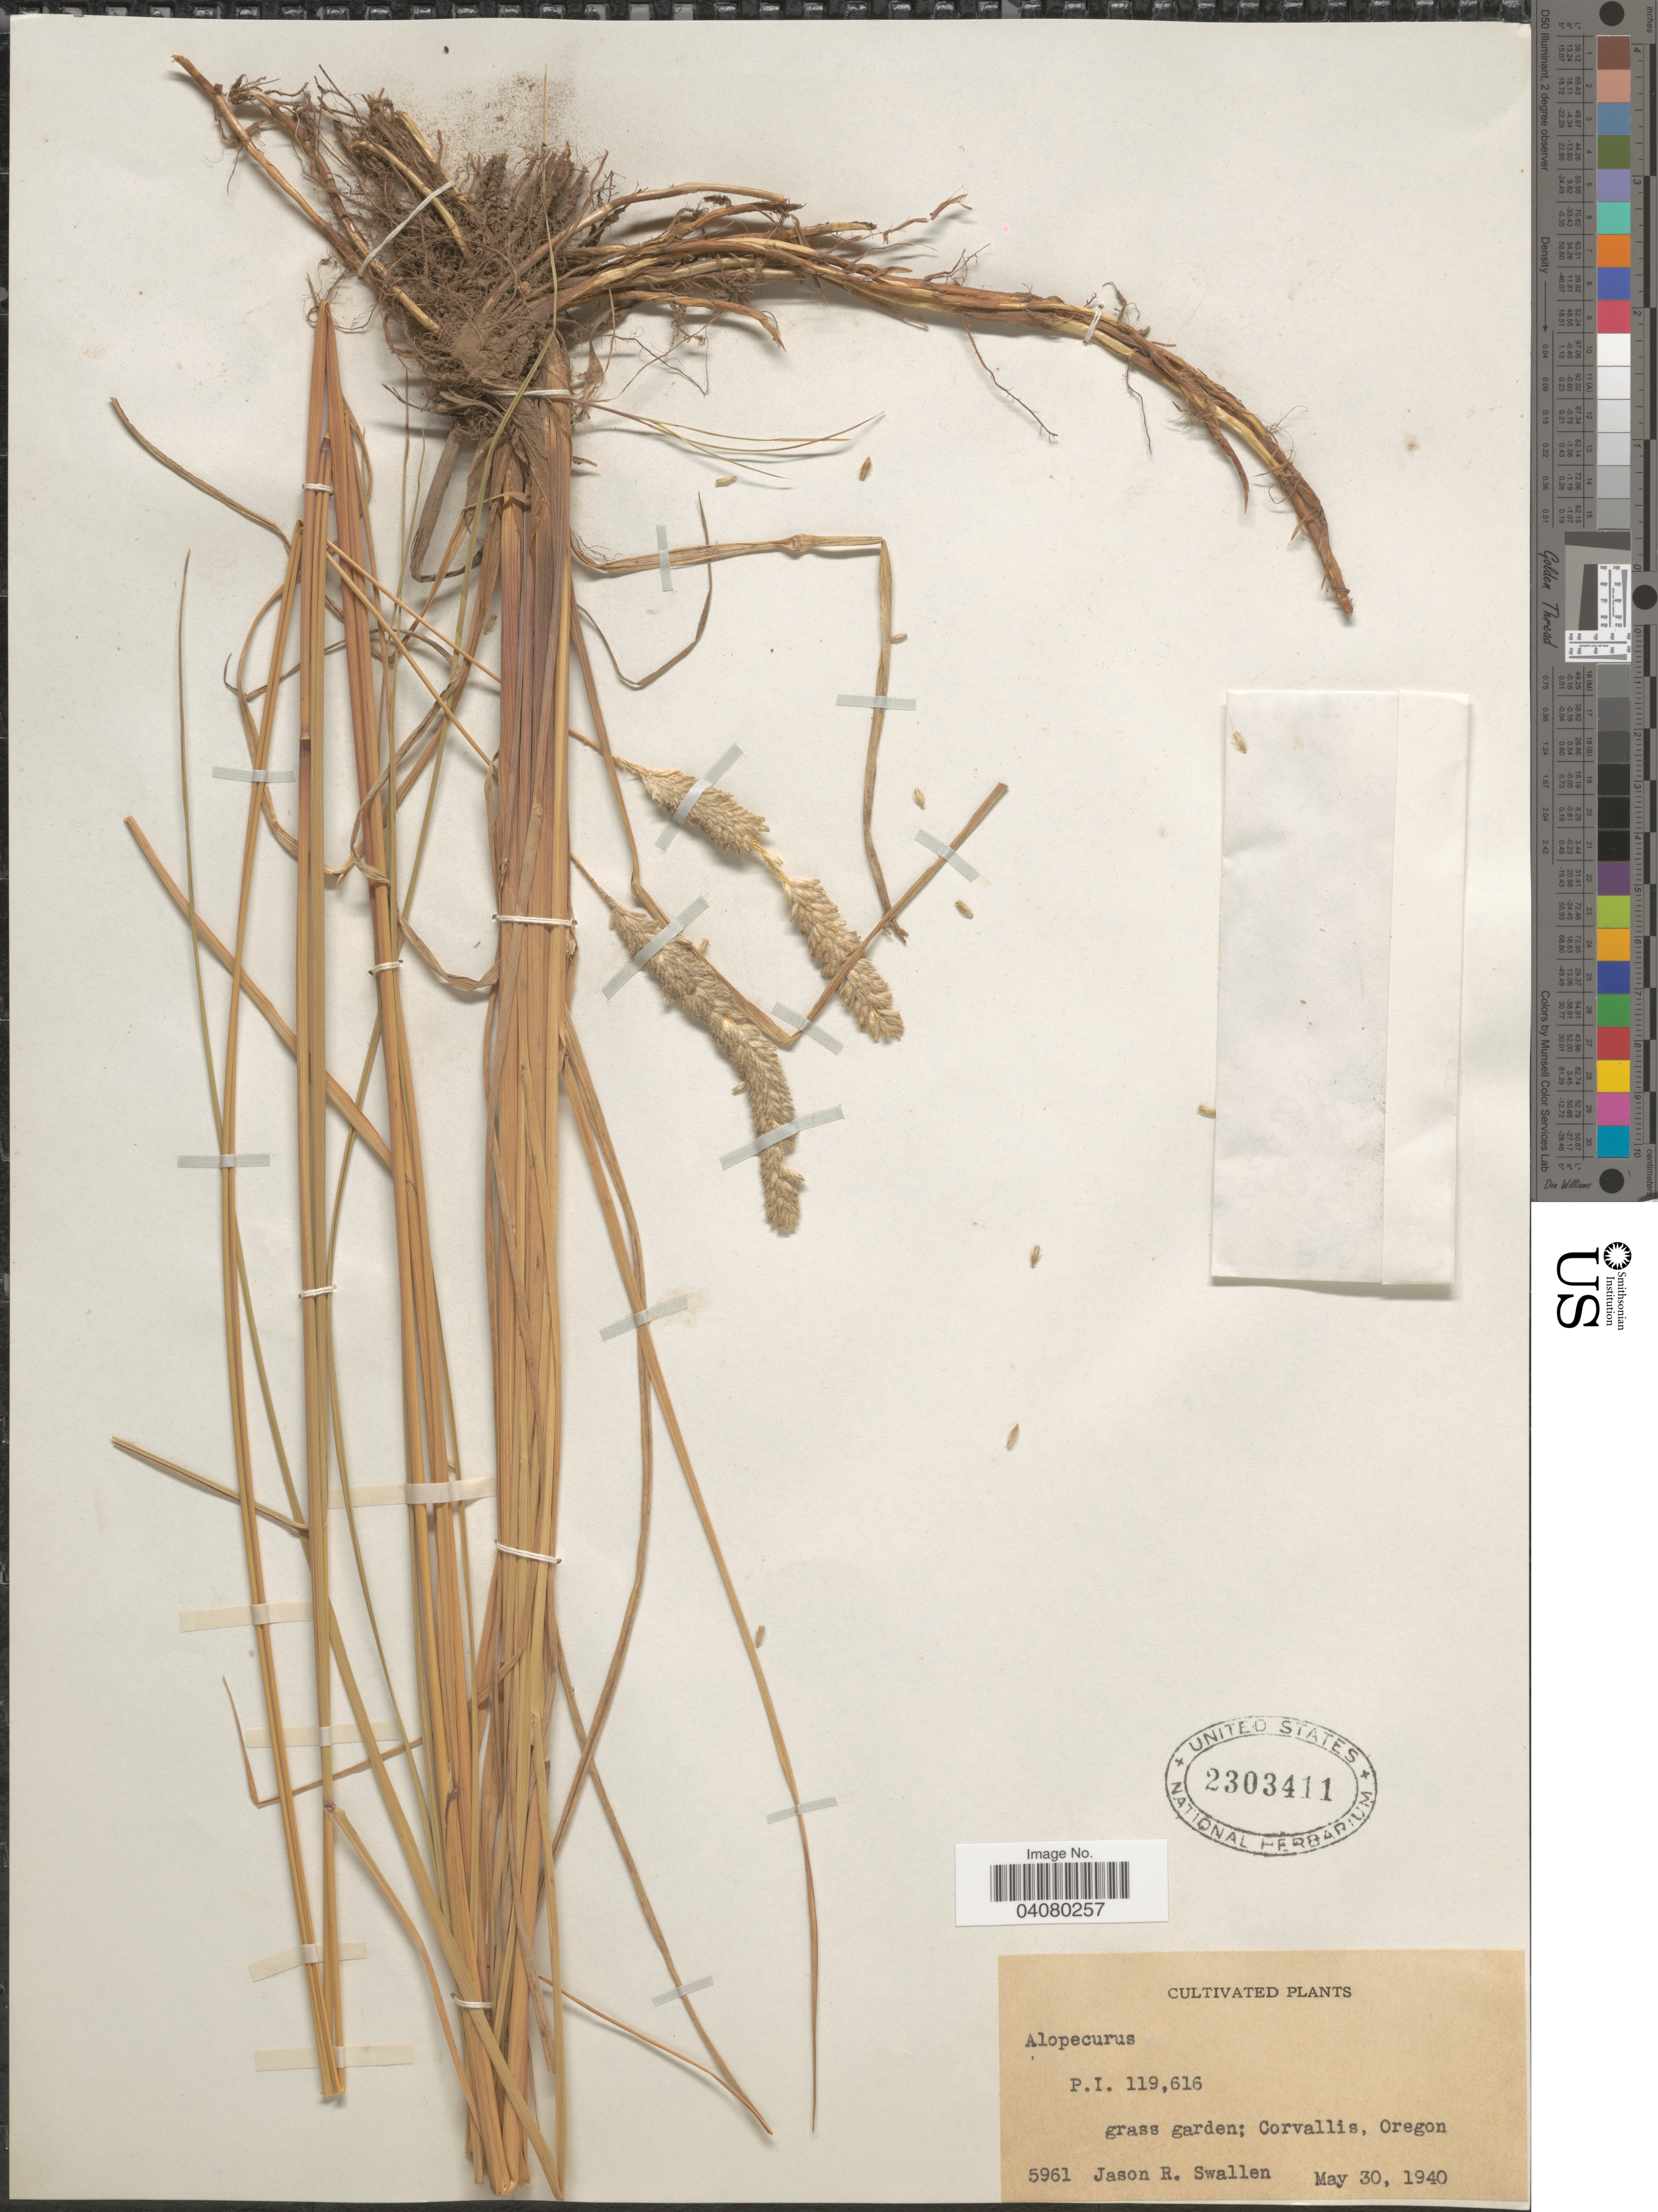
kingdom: Plantae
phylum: Tracheophyta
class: Liliopsida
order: Poales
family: Poaceae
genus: Alopecurus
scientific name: Alopecurus sp.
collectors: J. R. Swallen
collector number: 5961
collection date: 1940-05-30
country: United States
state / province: Oregon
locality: Grass garden; Corvallis.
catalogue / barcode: US 2303411